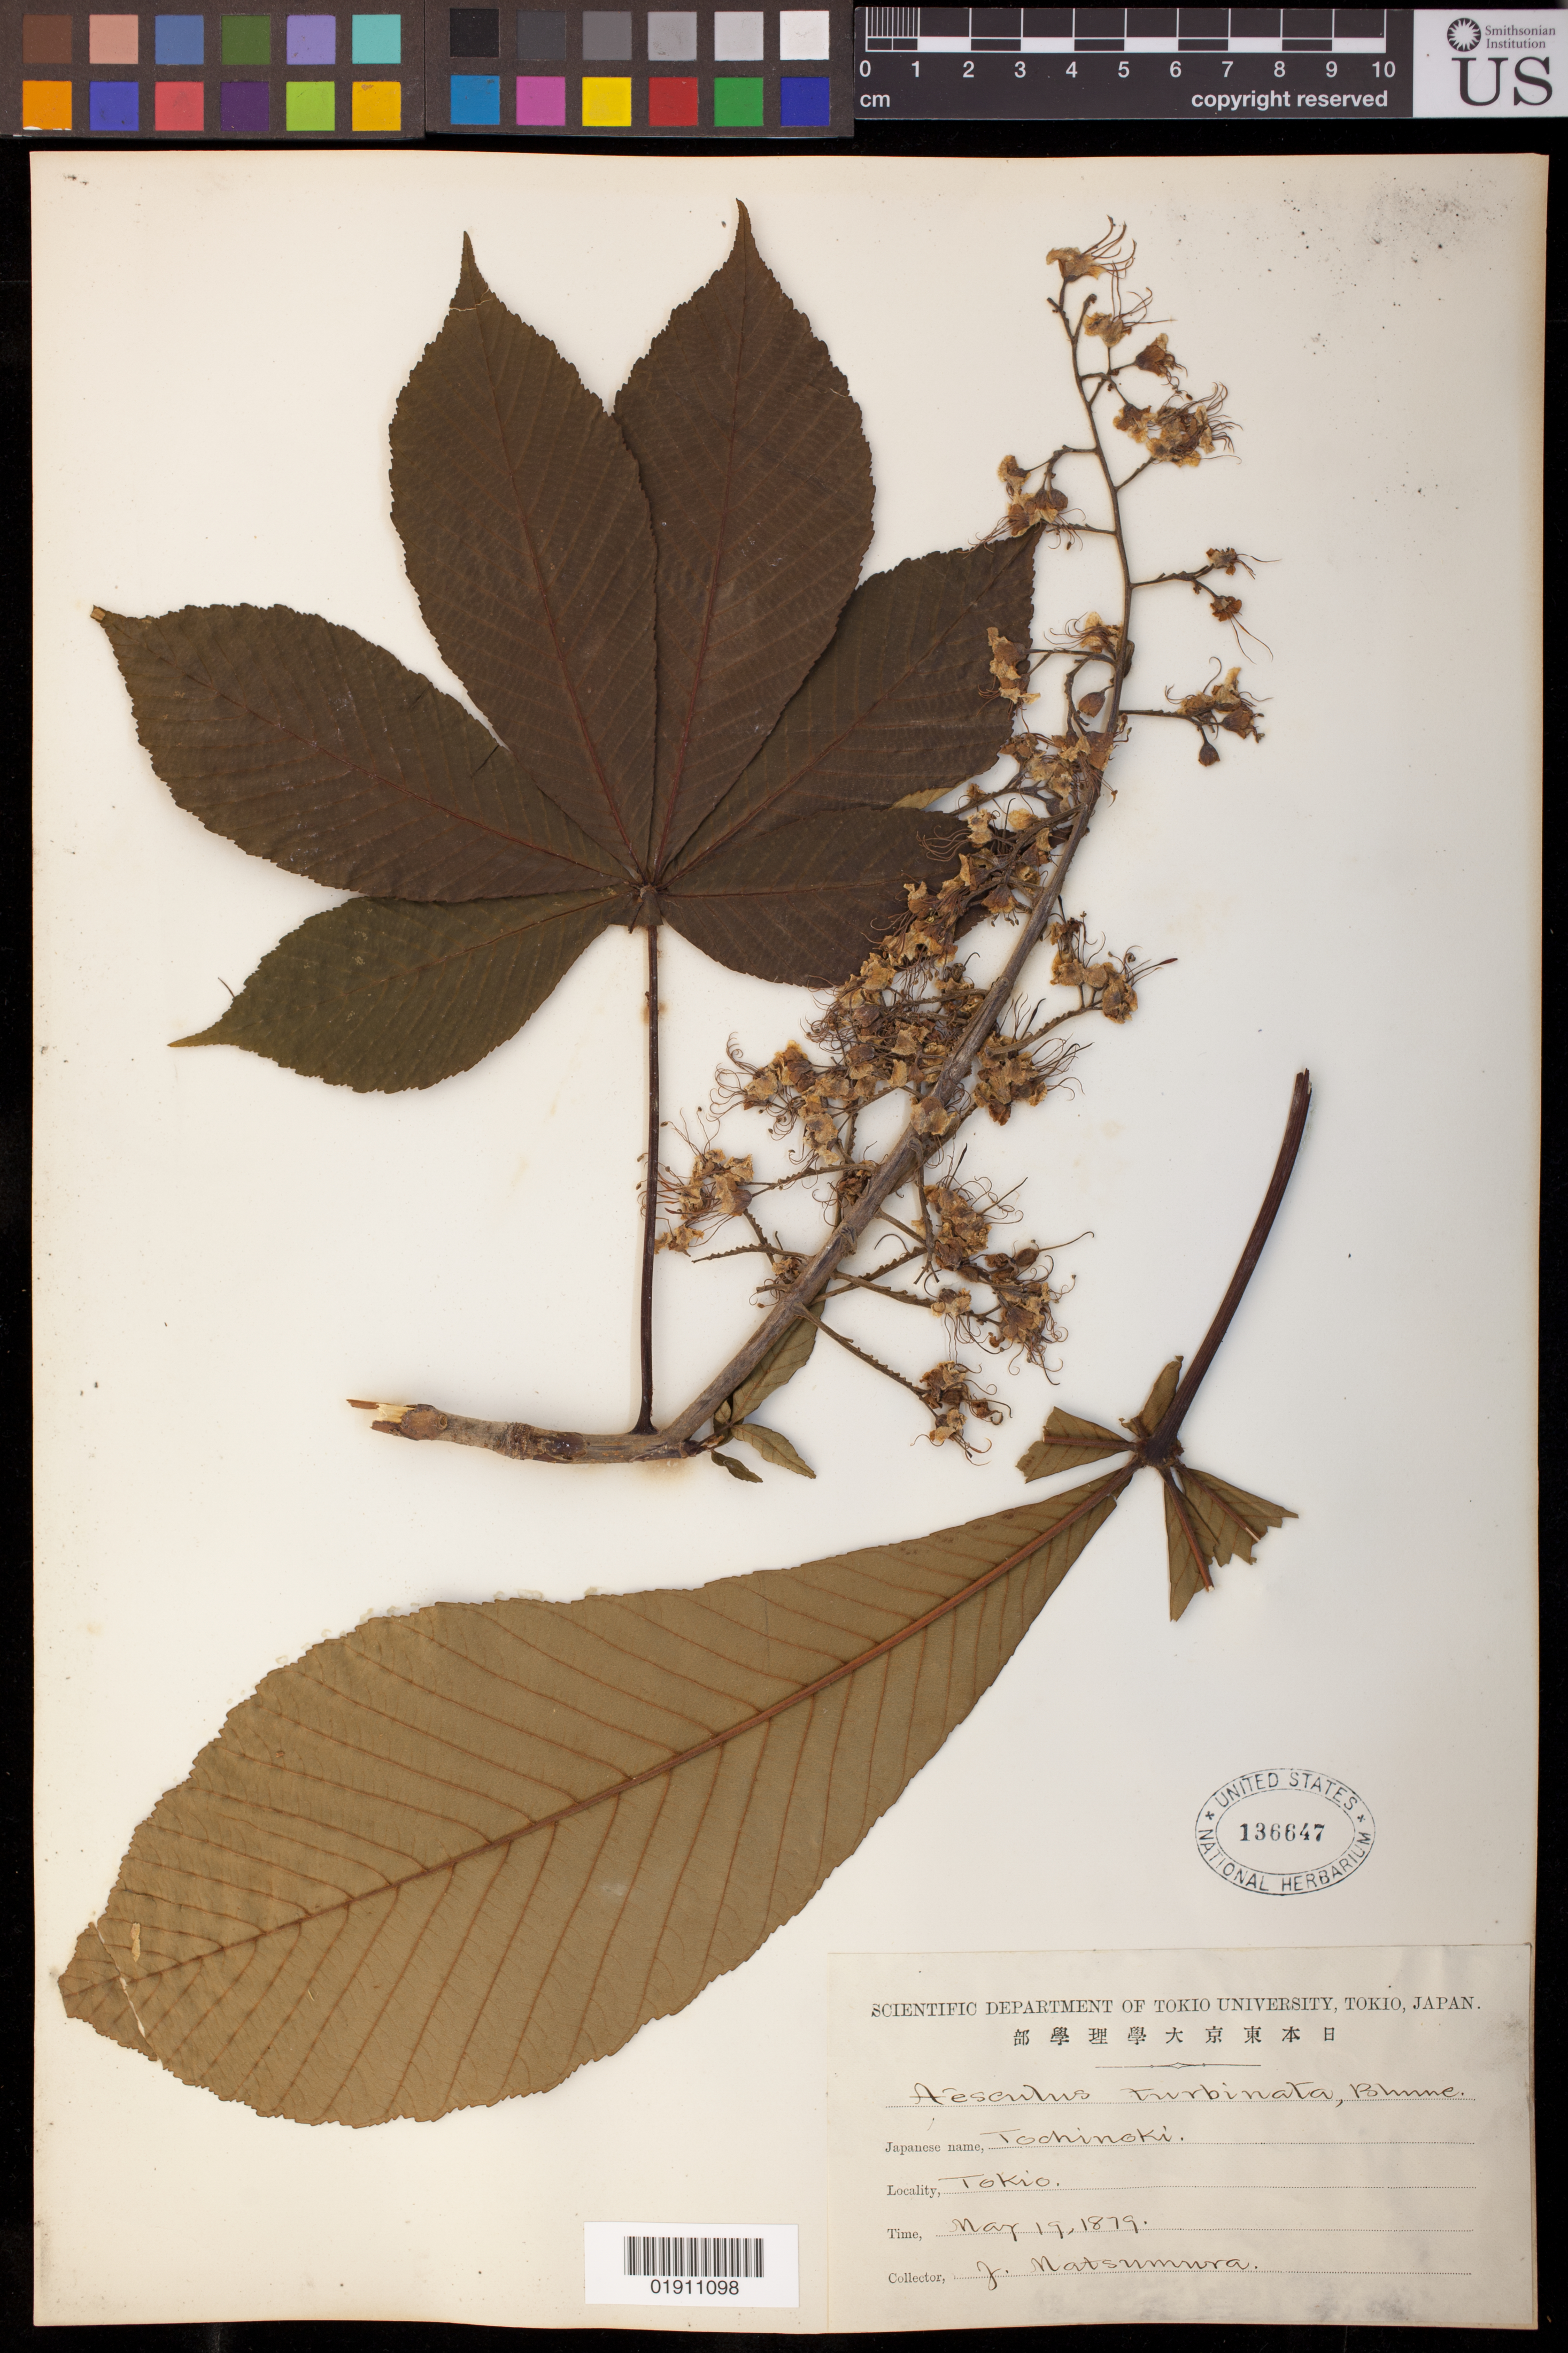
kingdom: Plantae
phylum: Tracheophyta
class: Magnoliopsida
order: Sapindales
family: Sapindaceae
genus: Aesculus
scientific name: Aesculus turbinata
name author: Blume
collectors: J. Matsumura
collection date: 1879-05-19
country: Japan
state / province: Tokyo, Federal City of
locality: Tokio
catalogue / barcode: US 136647